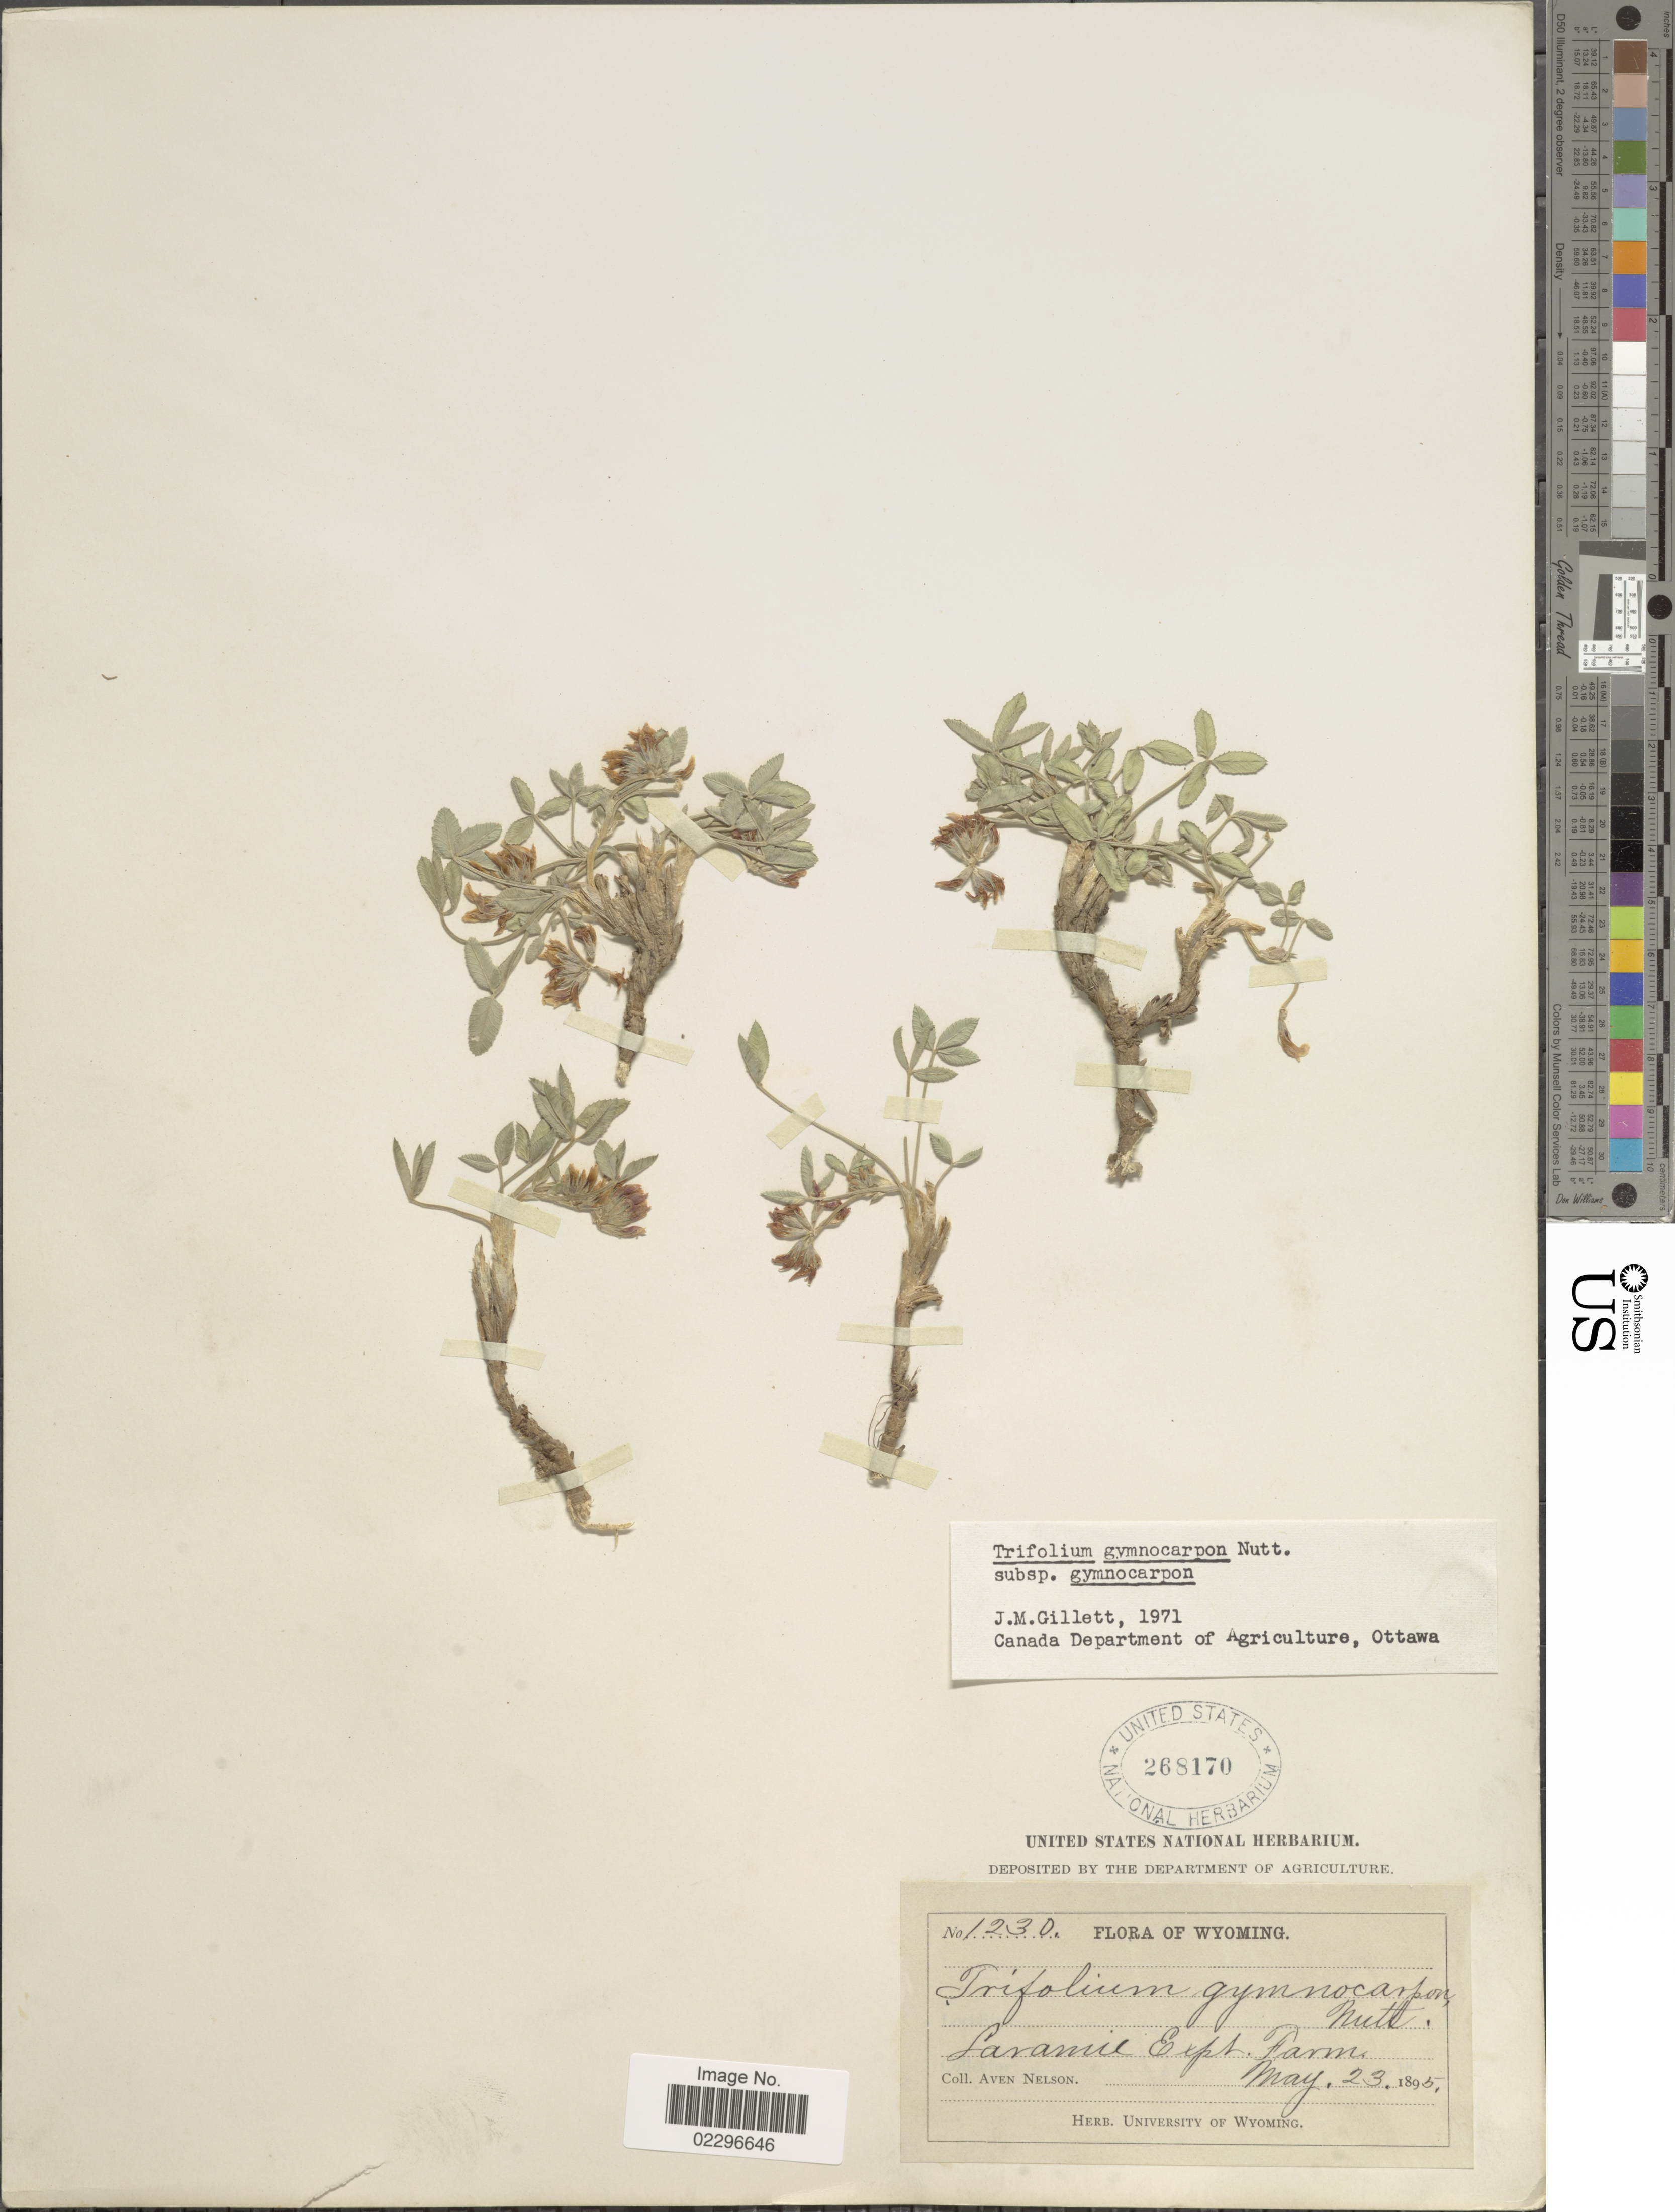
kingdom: Plantae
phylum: Tracheophyta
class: Magnoliopsida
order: Fabales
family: Fabaceae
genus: Trifolium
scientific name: Trifolium gymnocarpon subsp. gymnocarpon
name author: Nutt.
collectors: A. Nelson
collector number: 1230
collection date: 1895-05-23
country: United States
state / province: Wyoming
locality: Laramie Expt. Fram.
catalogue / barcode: US 268170